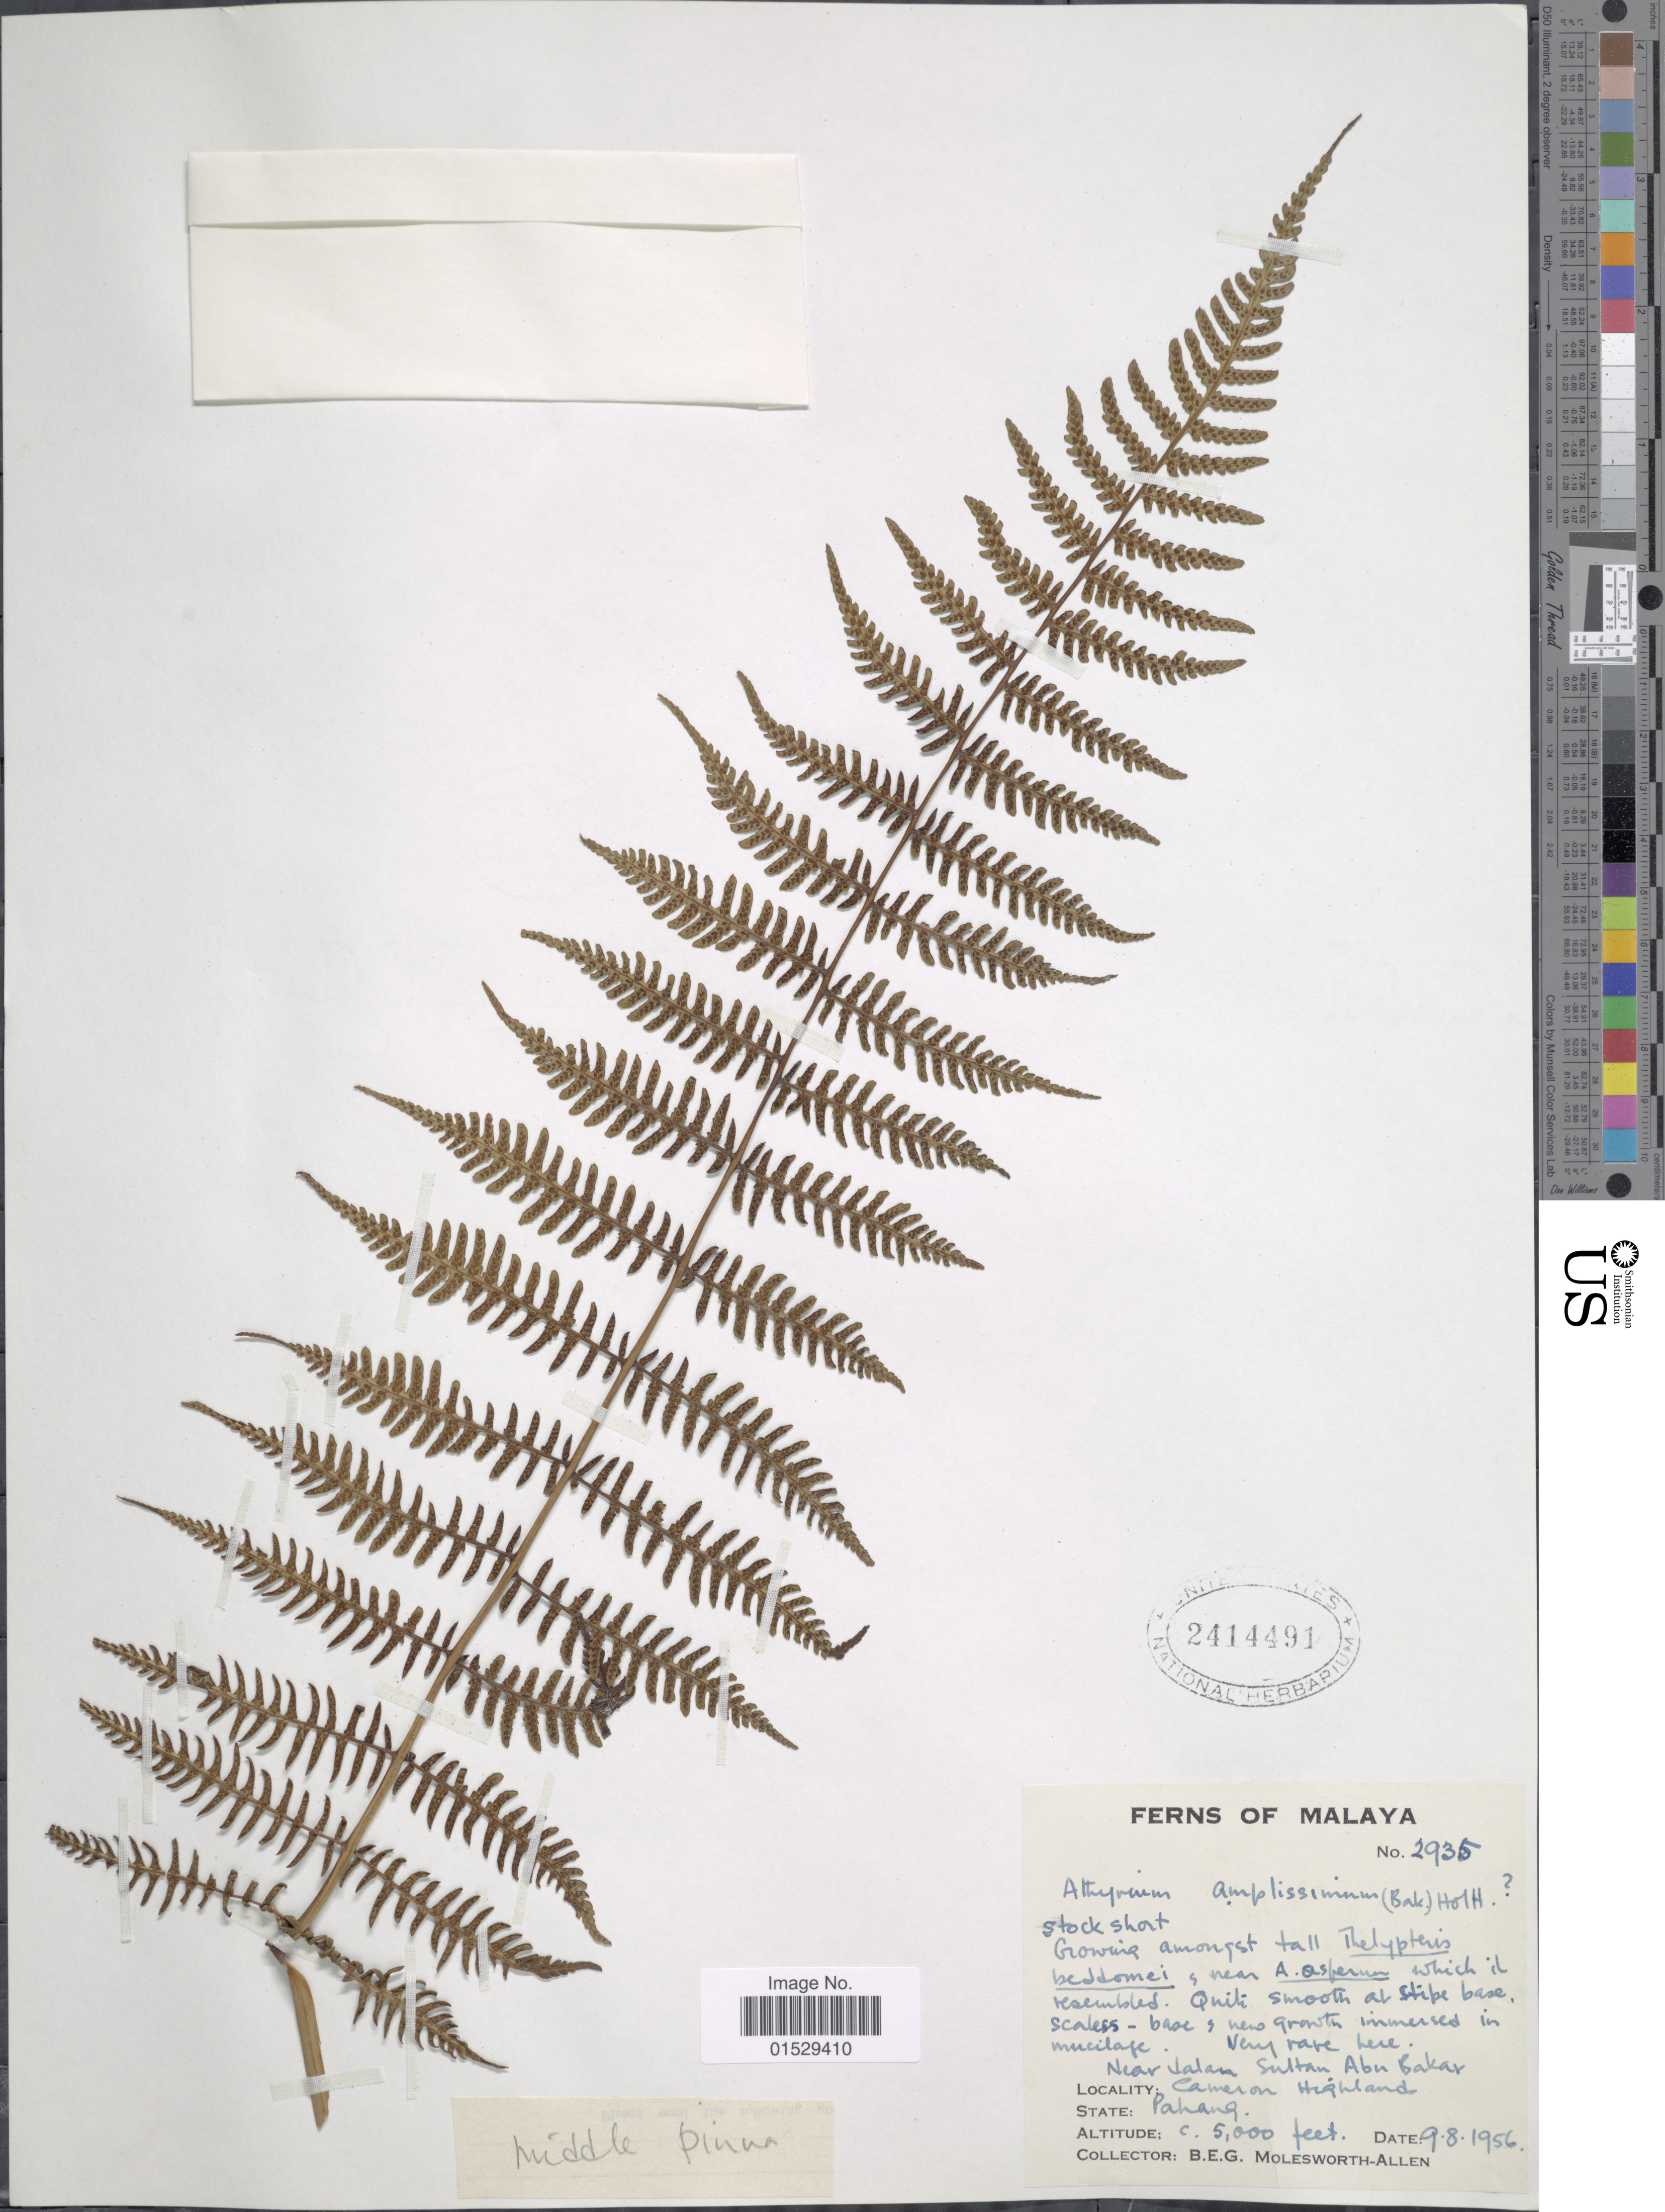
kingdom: Plantae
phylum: Tracheophyta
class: Polypodiopsida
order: Polypodiales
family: Athyriaceae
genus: Cornopteris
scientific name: Cornopteris atroviridis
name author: (Alderw.) M. Kato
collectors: B. E. G. Molesworth-Allen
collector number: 2935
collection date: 1956-08-09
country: Malaysia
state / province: Pahang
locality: Near Jalan Sultan Abu Bakar, Cameron Highlands, Malaya.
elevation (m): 1524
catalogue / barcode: US 2414491